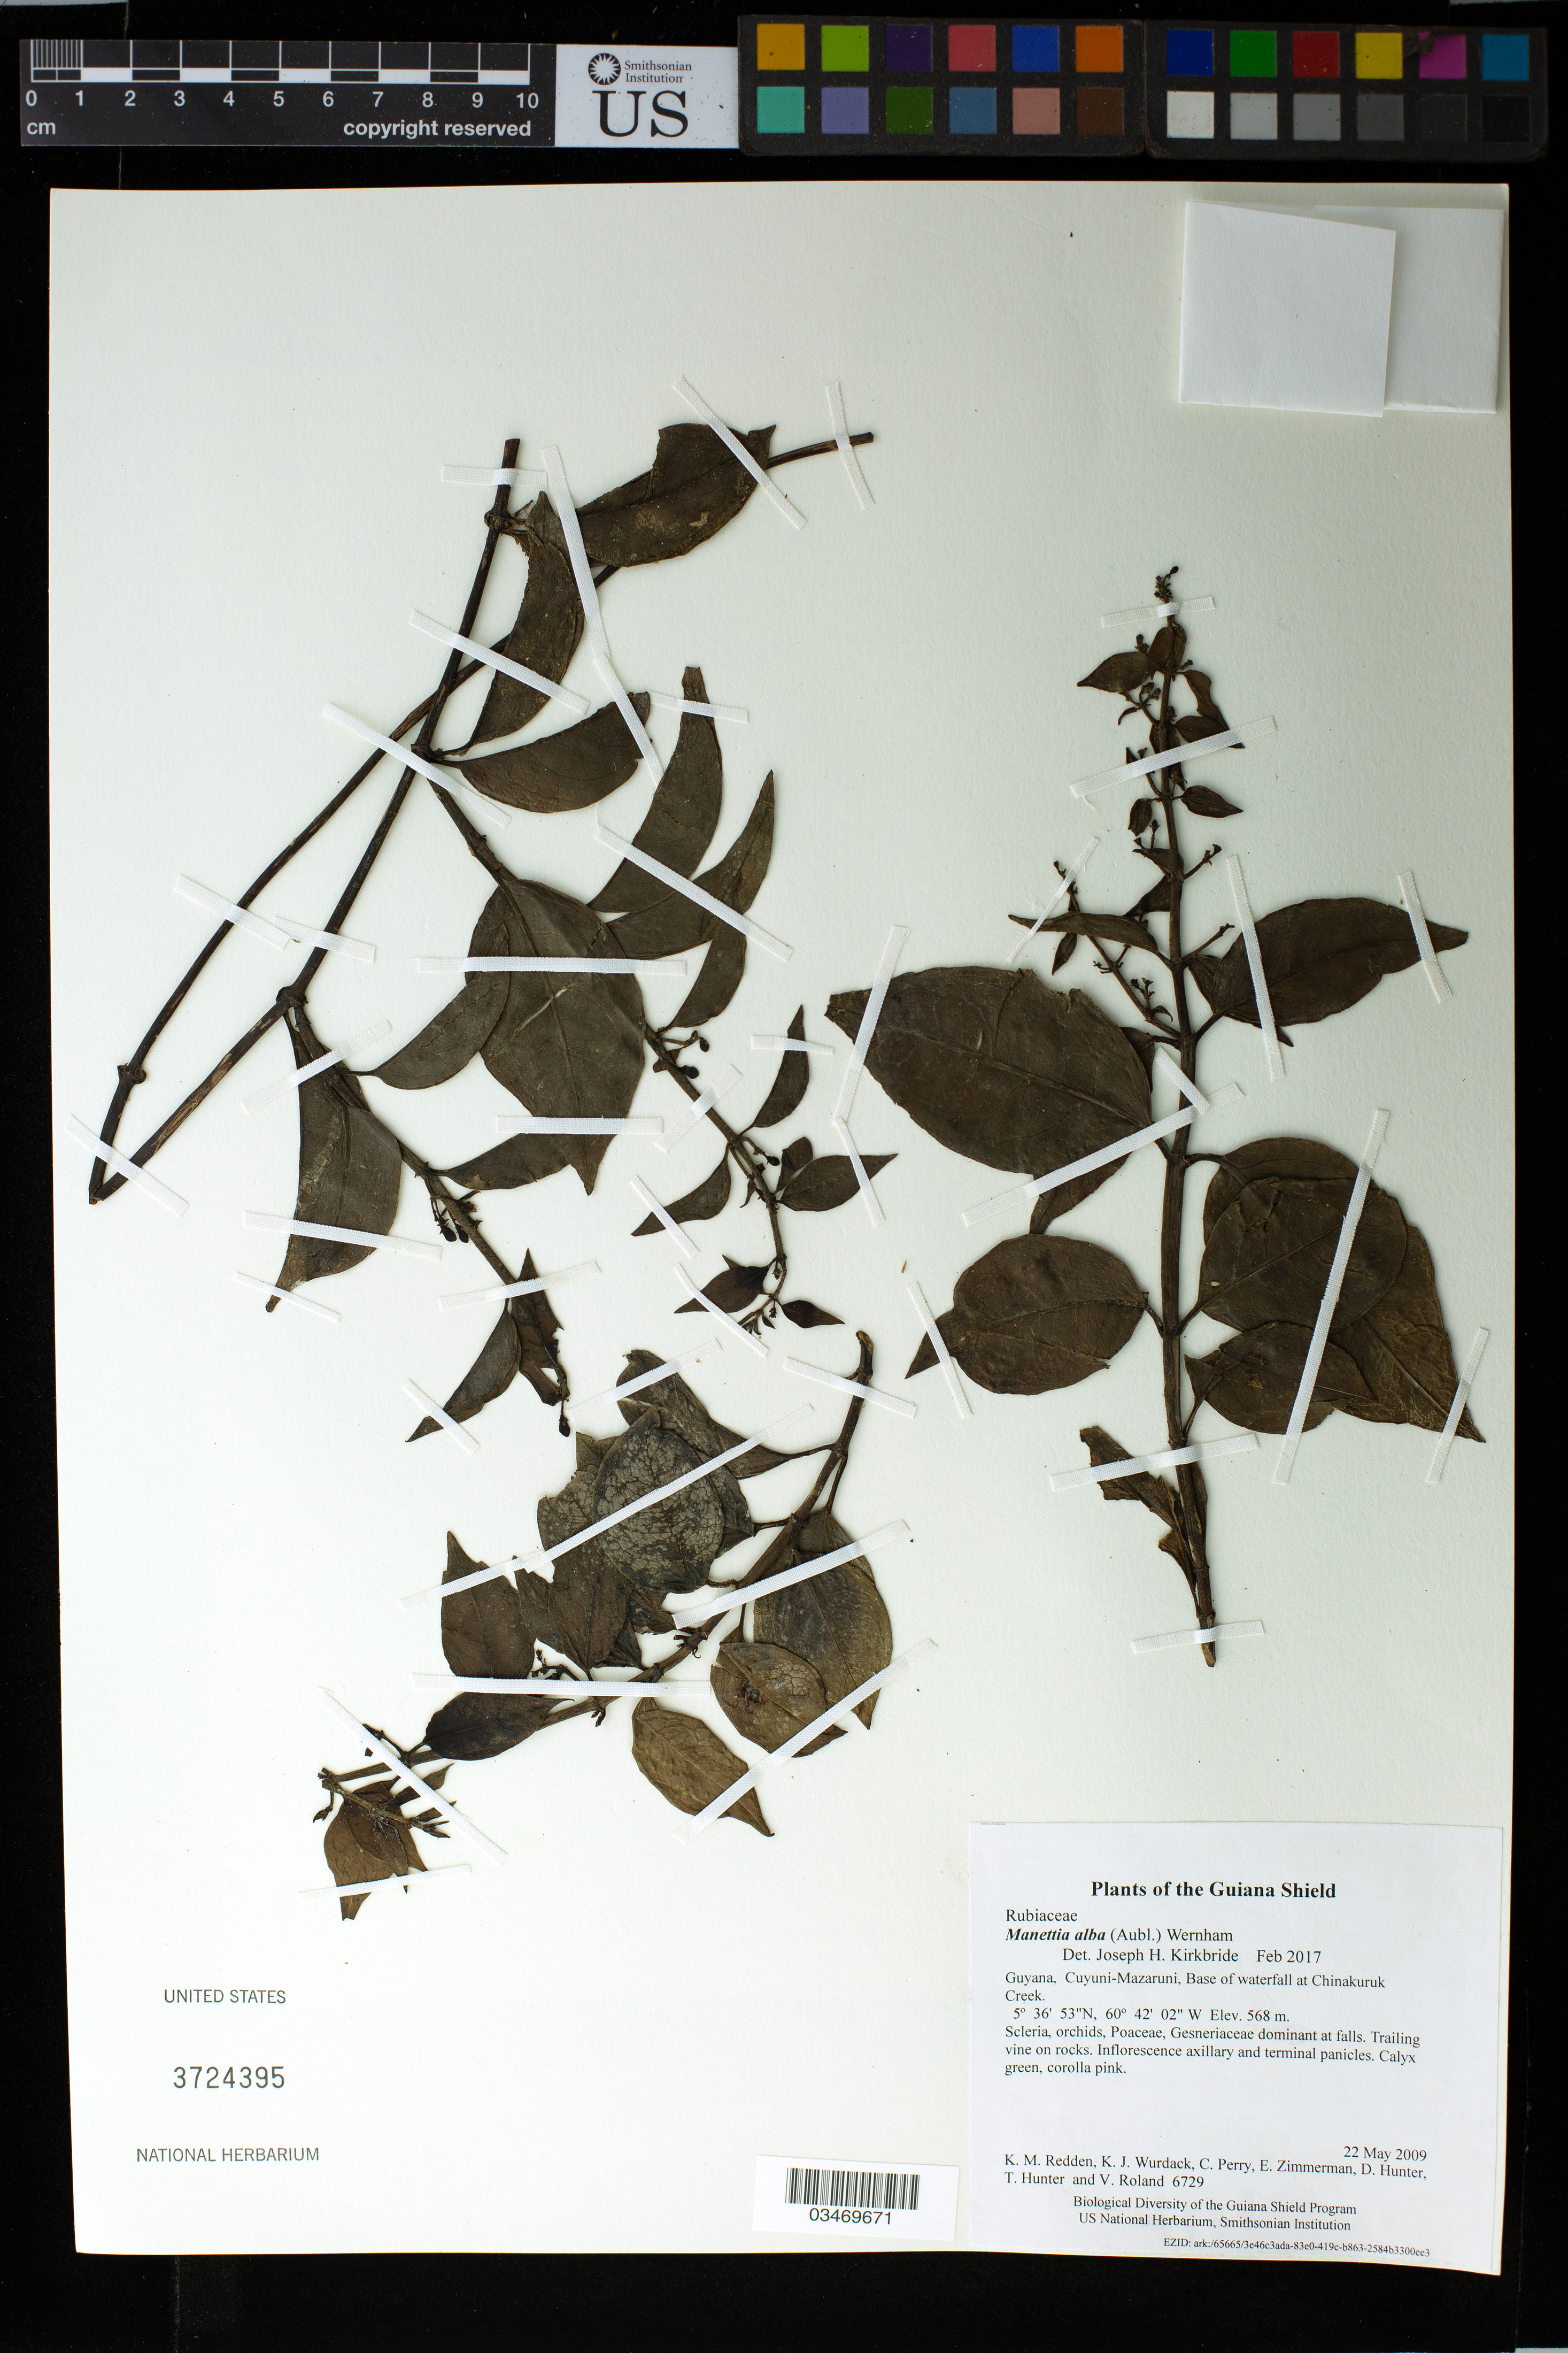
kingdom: Plantae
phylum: Tracheophyta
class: Magnoliopsida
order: Gentianales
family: Rubiaceae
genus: Manettia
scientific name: Manettia alba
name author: (Aubl.) Wernham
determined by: Kirkbride, J. H.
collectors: K. M. Redden, K. Wurdack, C. Perry, E. Zimmerman, D. Hunter, T. Hunter & V. Roland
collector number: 6729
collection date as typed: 22 May 2009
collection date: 2009-05-22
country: Guyana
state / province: Cuyuni-Mazaruni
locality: Base of waterfall at Chinakuruk Creek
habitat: Scleria, orchids, Poaceae, Gesneriaceae dominant at falls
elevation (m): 568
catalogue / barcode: US 3724395